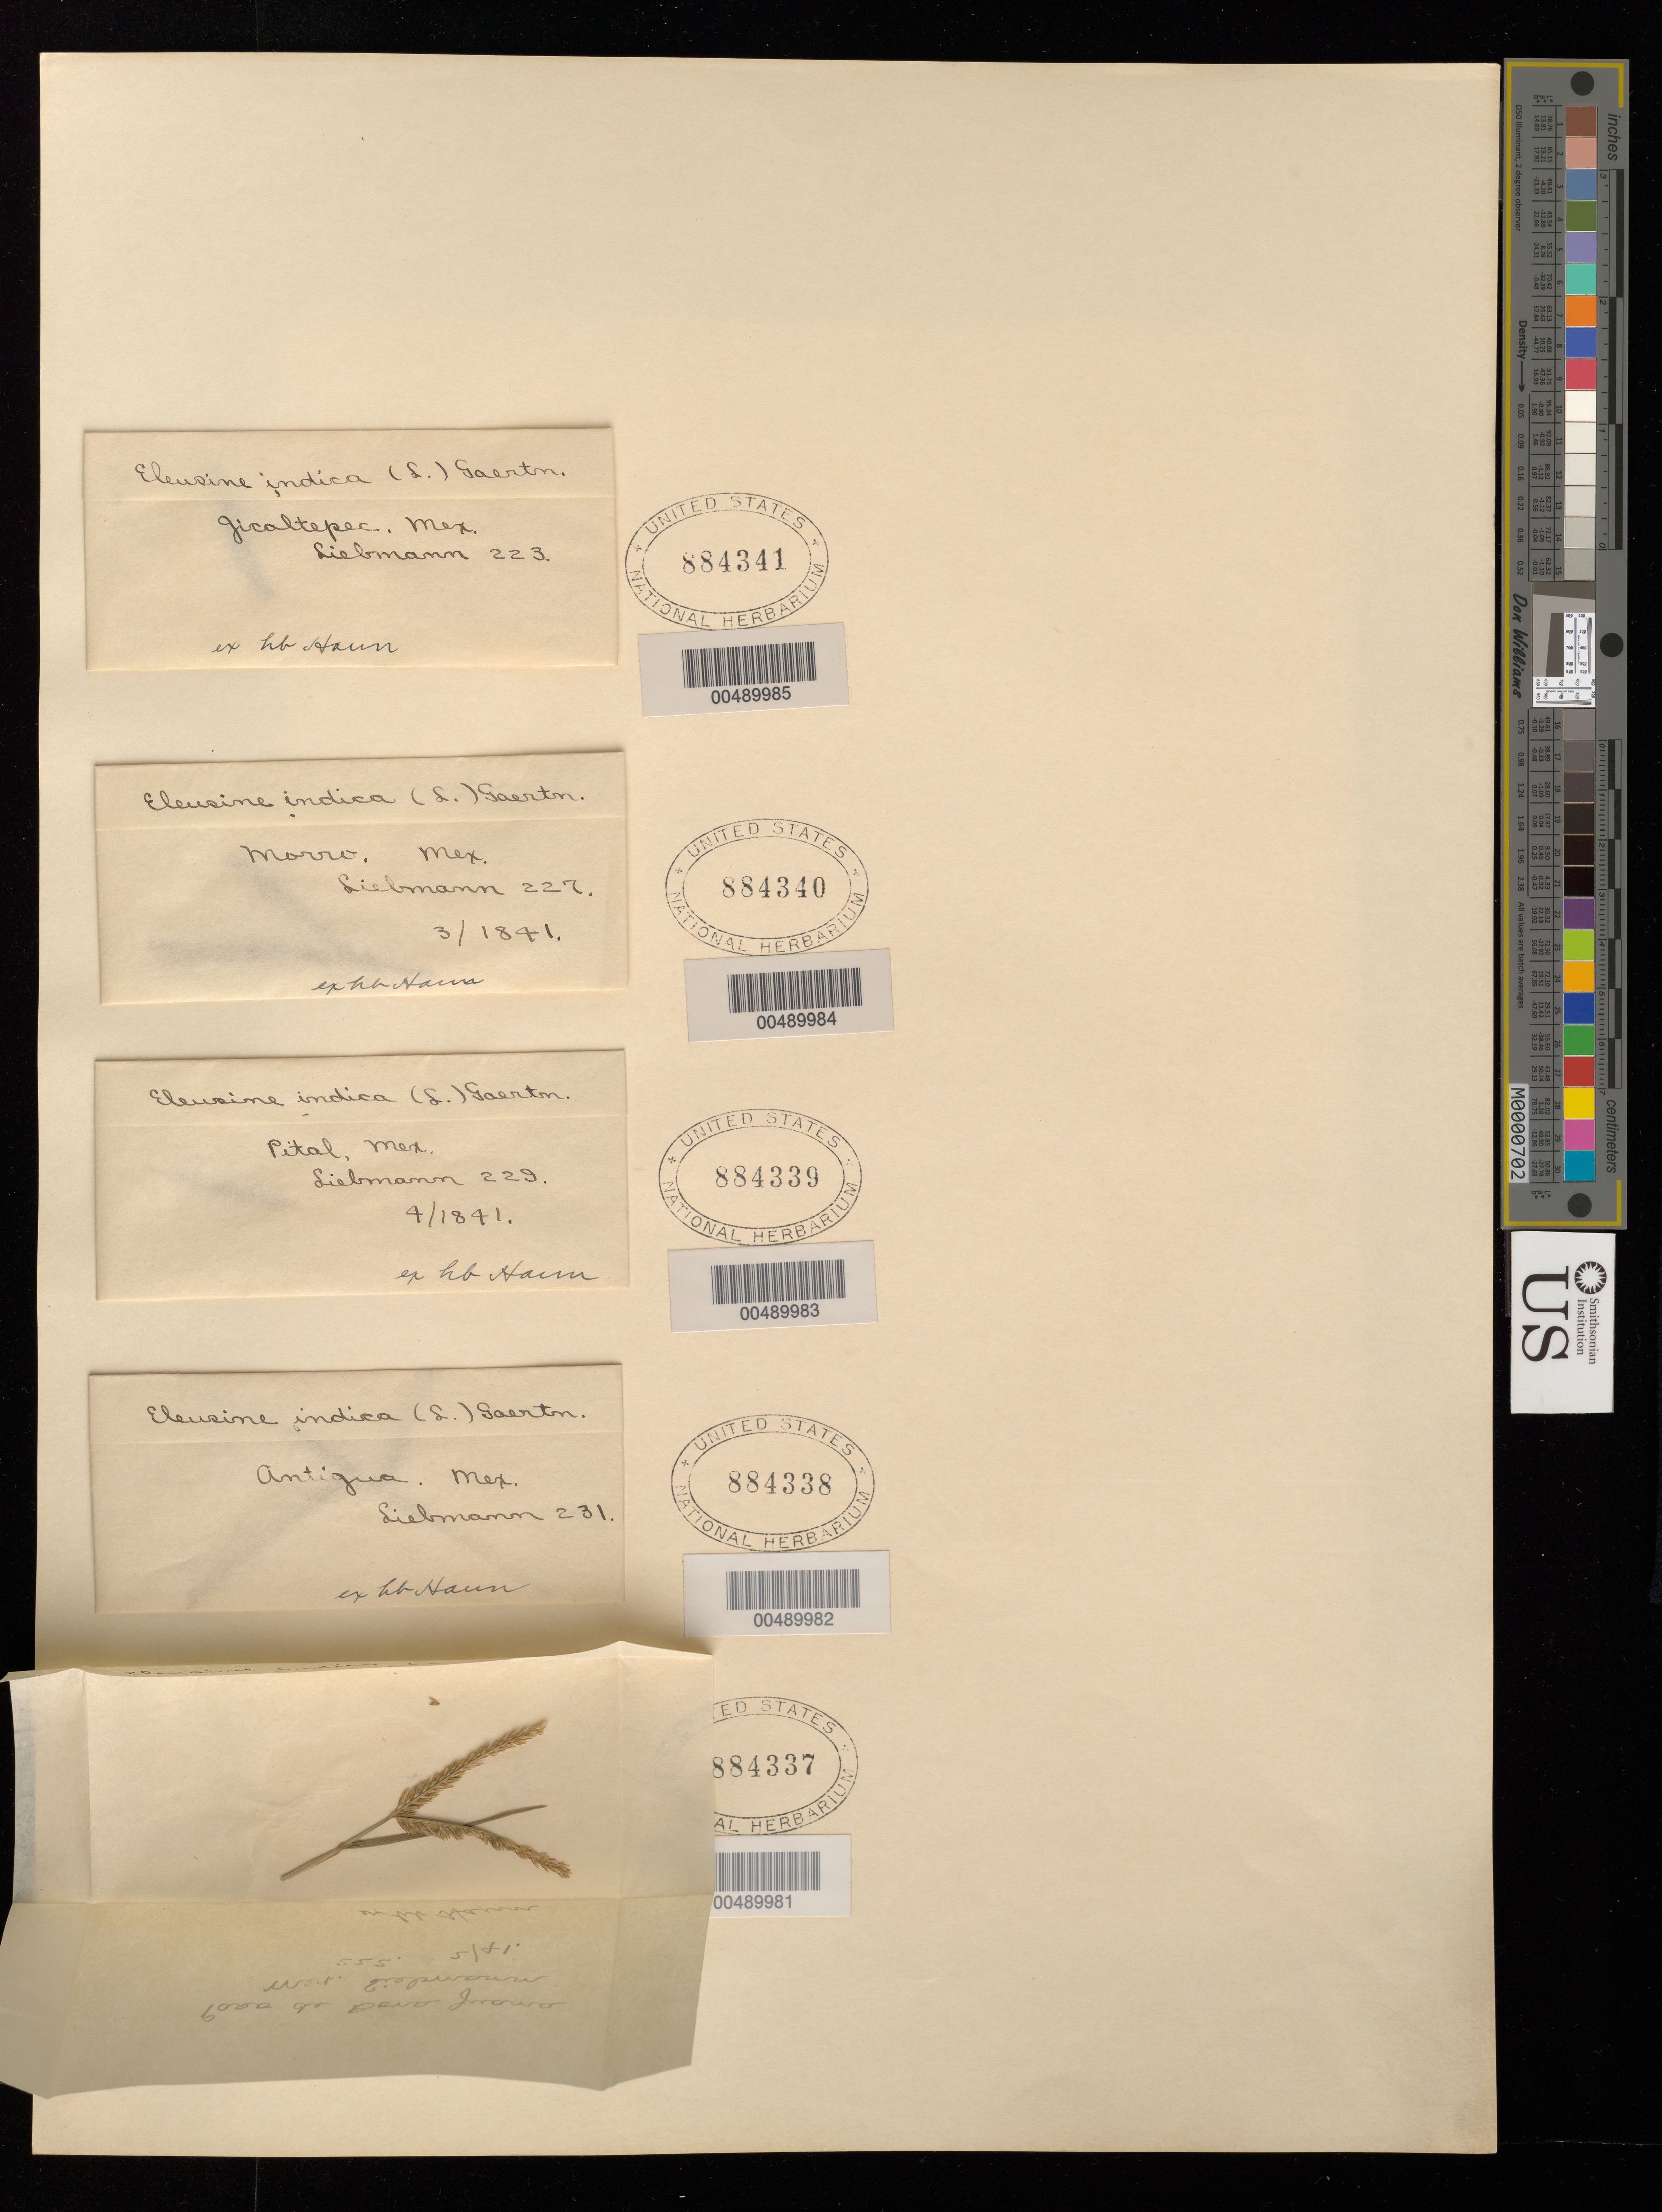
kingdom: Plantae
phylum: Tracheophyta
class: Liliopsida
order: Poales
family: Poaceae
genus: Eleusine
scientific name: Eleusine indica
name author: (L.) Gaertn.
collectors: -. Liegmann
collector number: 222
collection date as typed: Feb 1841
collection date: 1841-02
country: Mexico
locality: Paso de Dona Juana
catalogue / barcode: US 884337